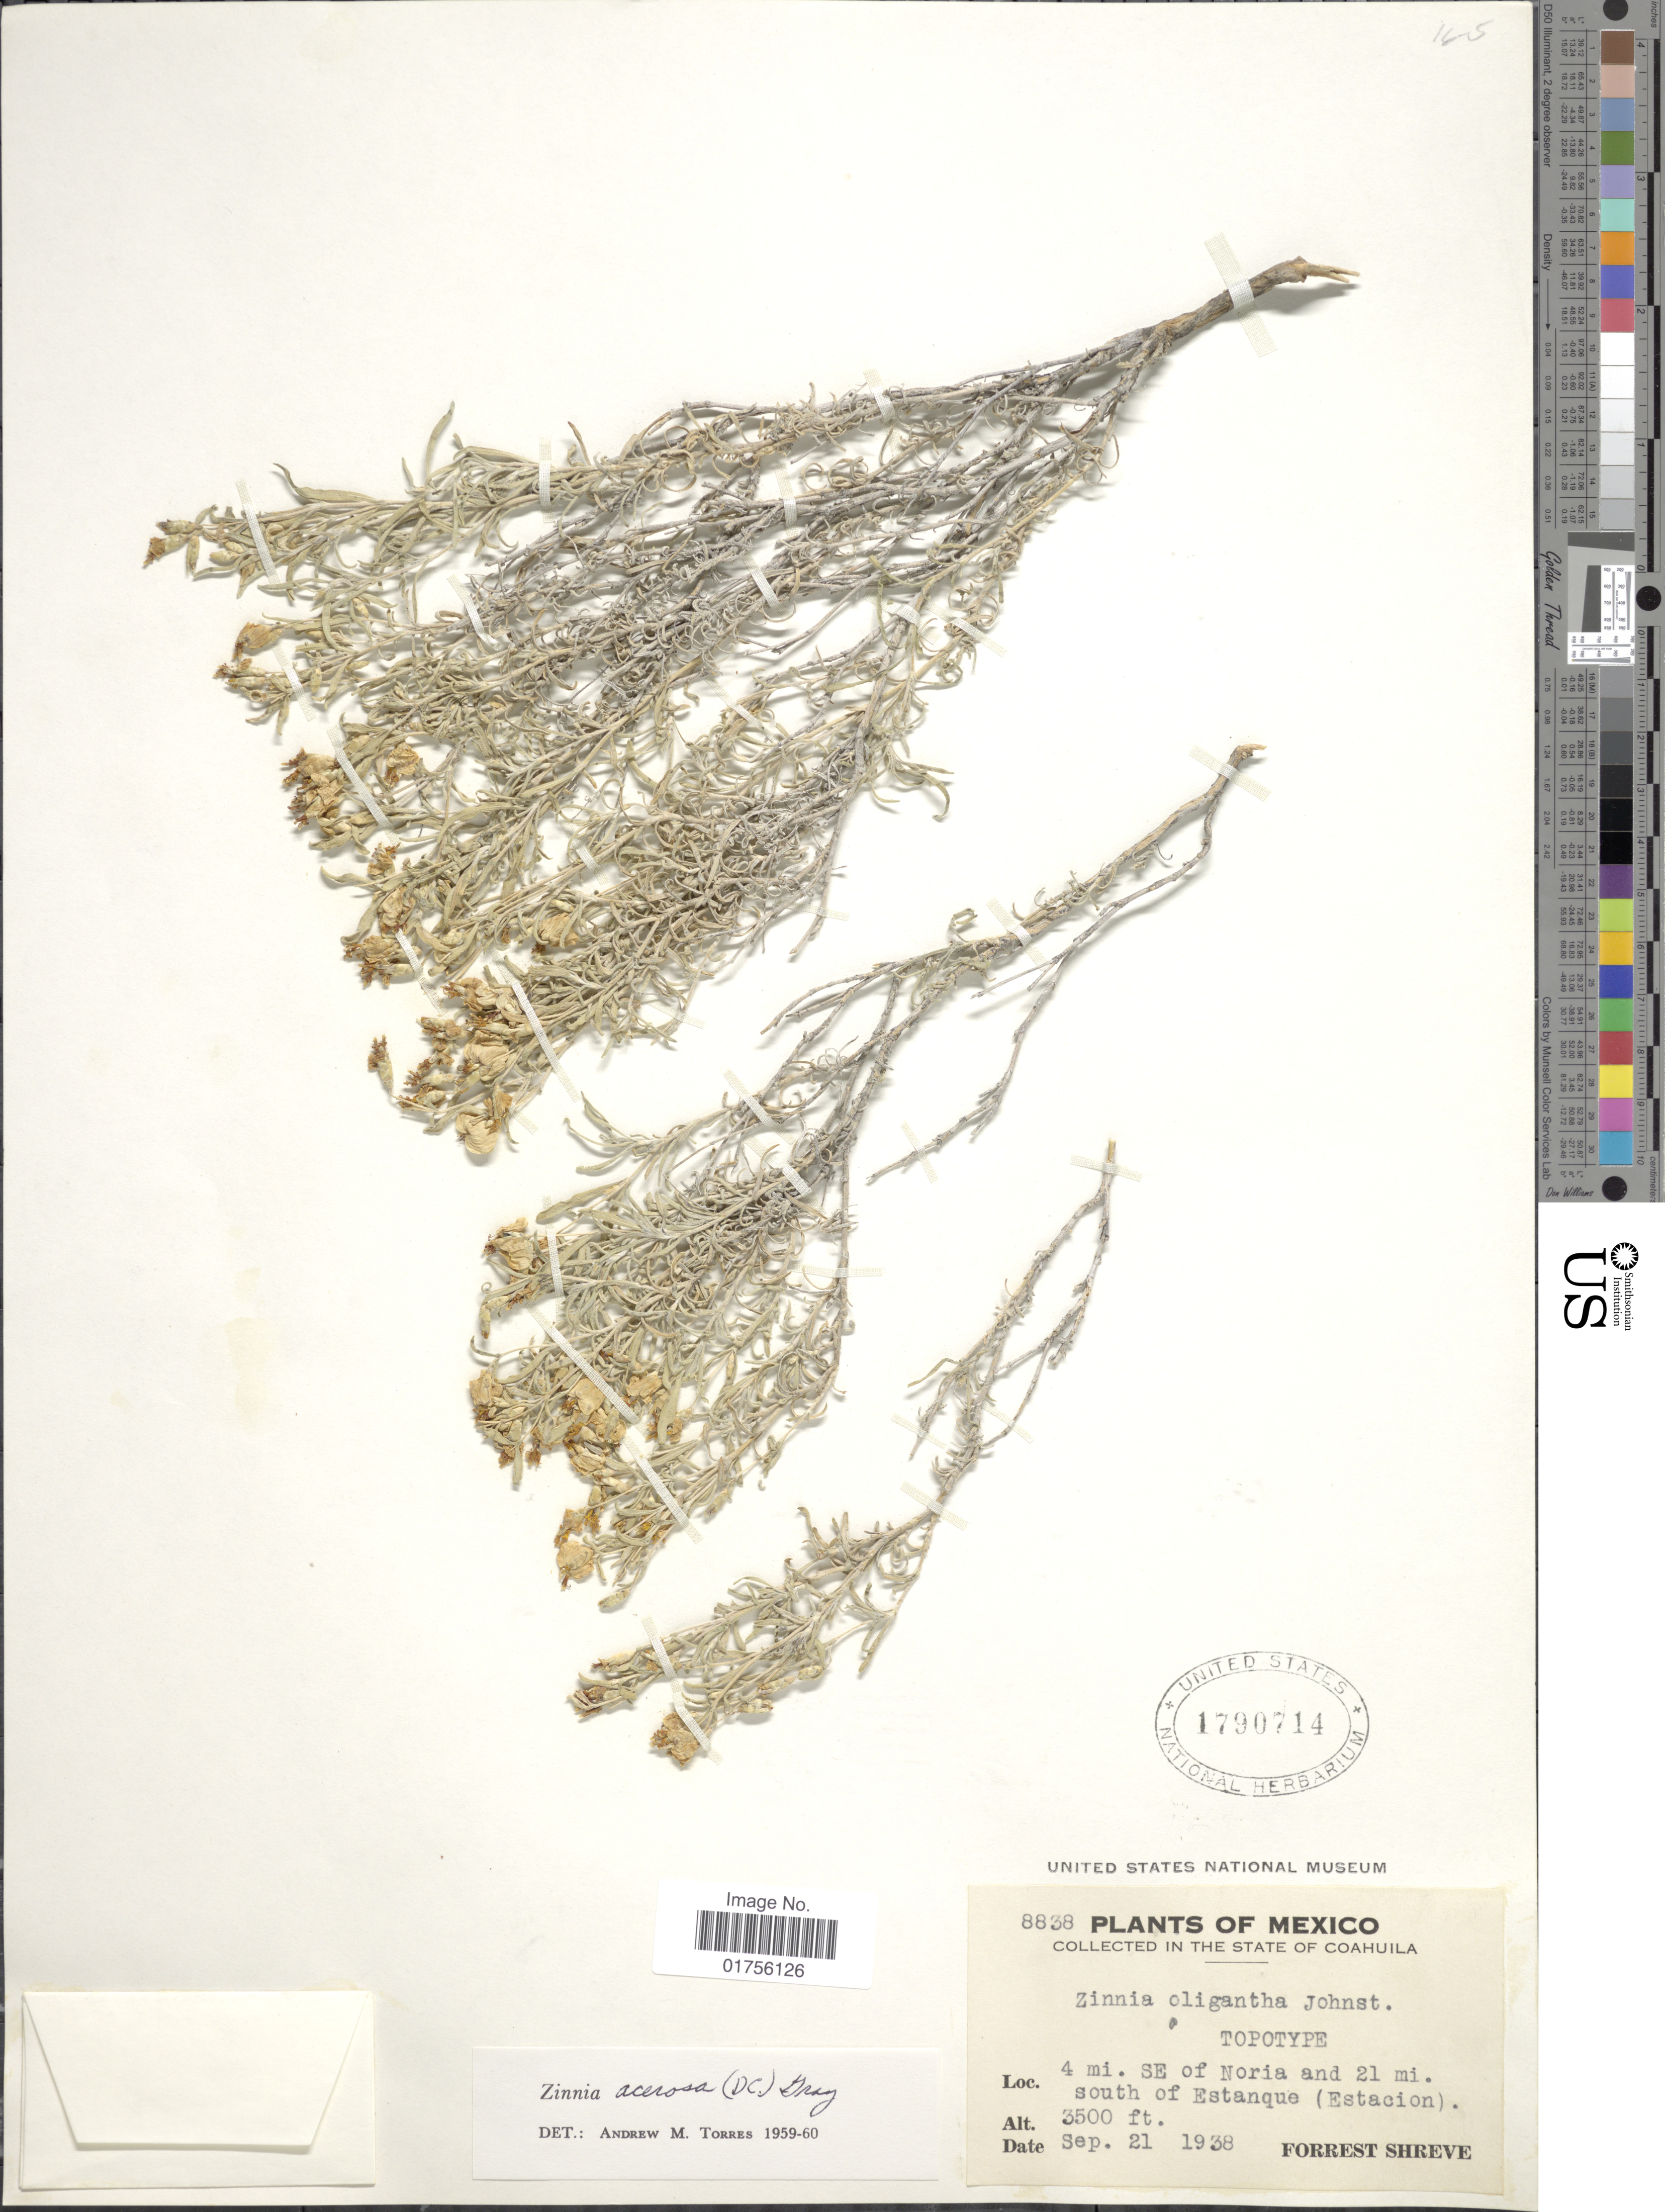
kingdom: Plantae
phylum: Tracheophyta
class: Magnoliopsida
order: Asterales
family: Asteraceae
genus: Zinnia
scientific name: Zinnia acerosa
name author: (DC.) A. Gray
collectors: F. Shreve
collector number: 8838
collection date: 1938-09-21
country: Mexico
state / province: Coahuila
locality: The State of Coahuila, 4 mi. SE of Noria and 21 mi. south of Estanque (Estacion)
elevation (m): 1067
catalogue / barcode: US 1790714